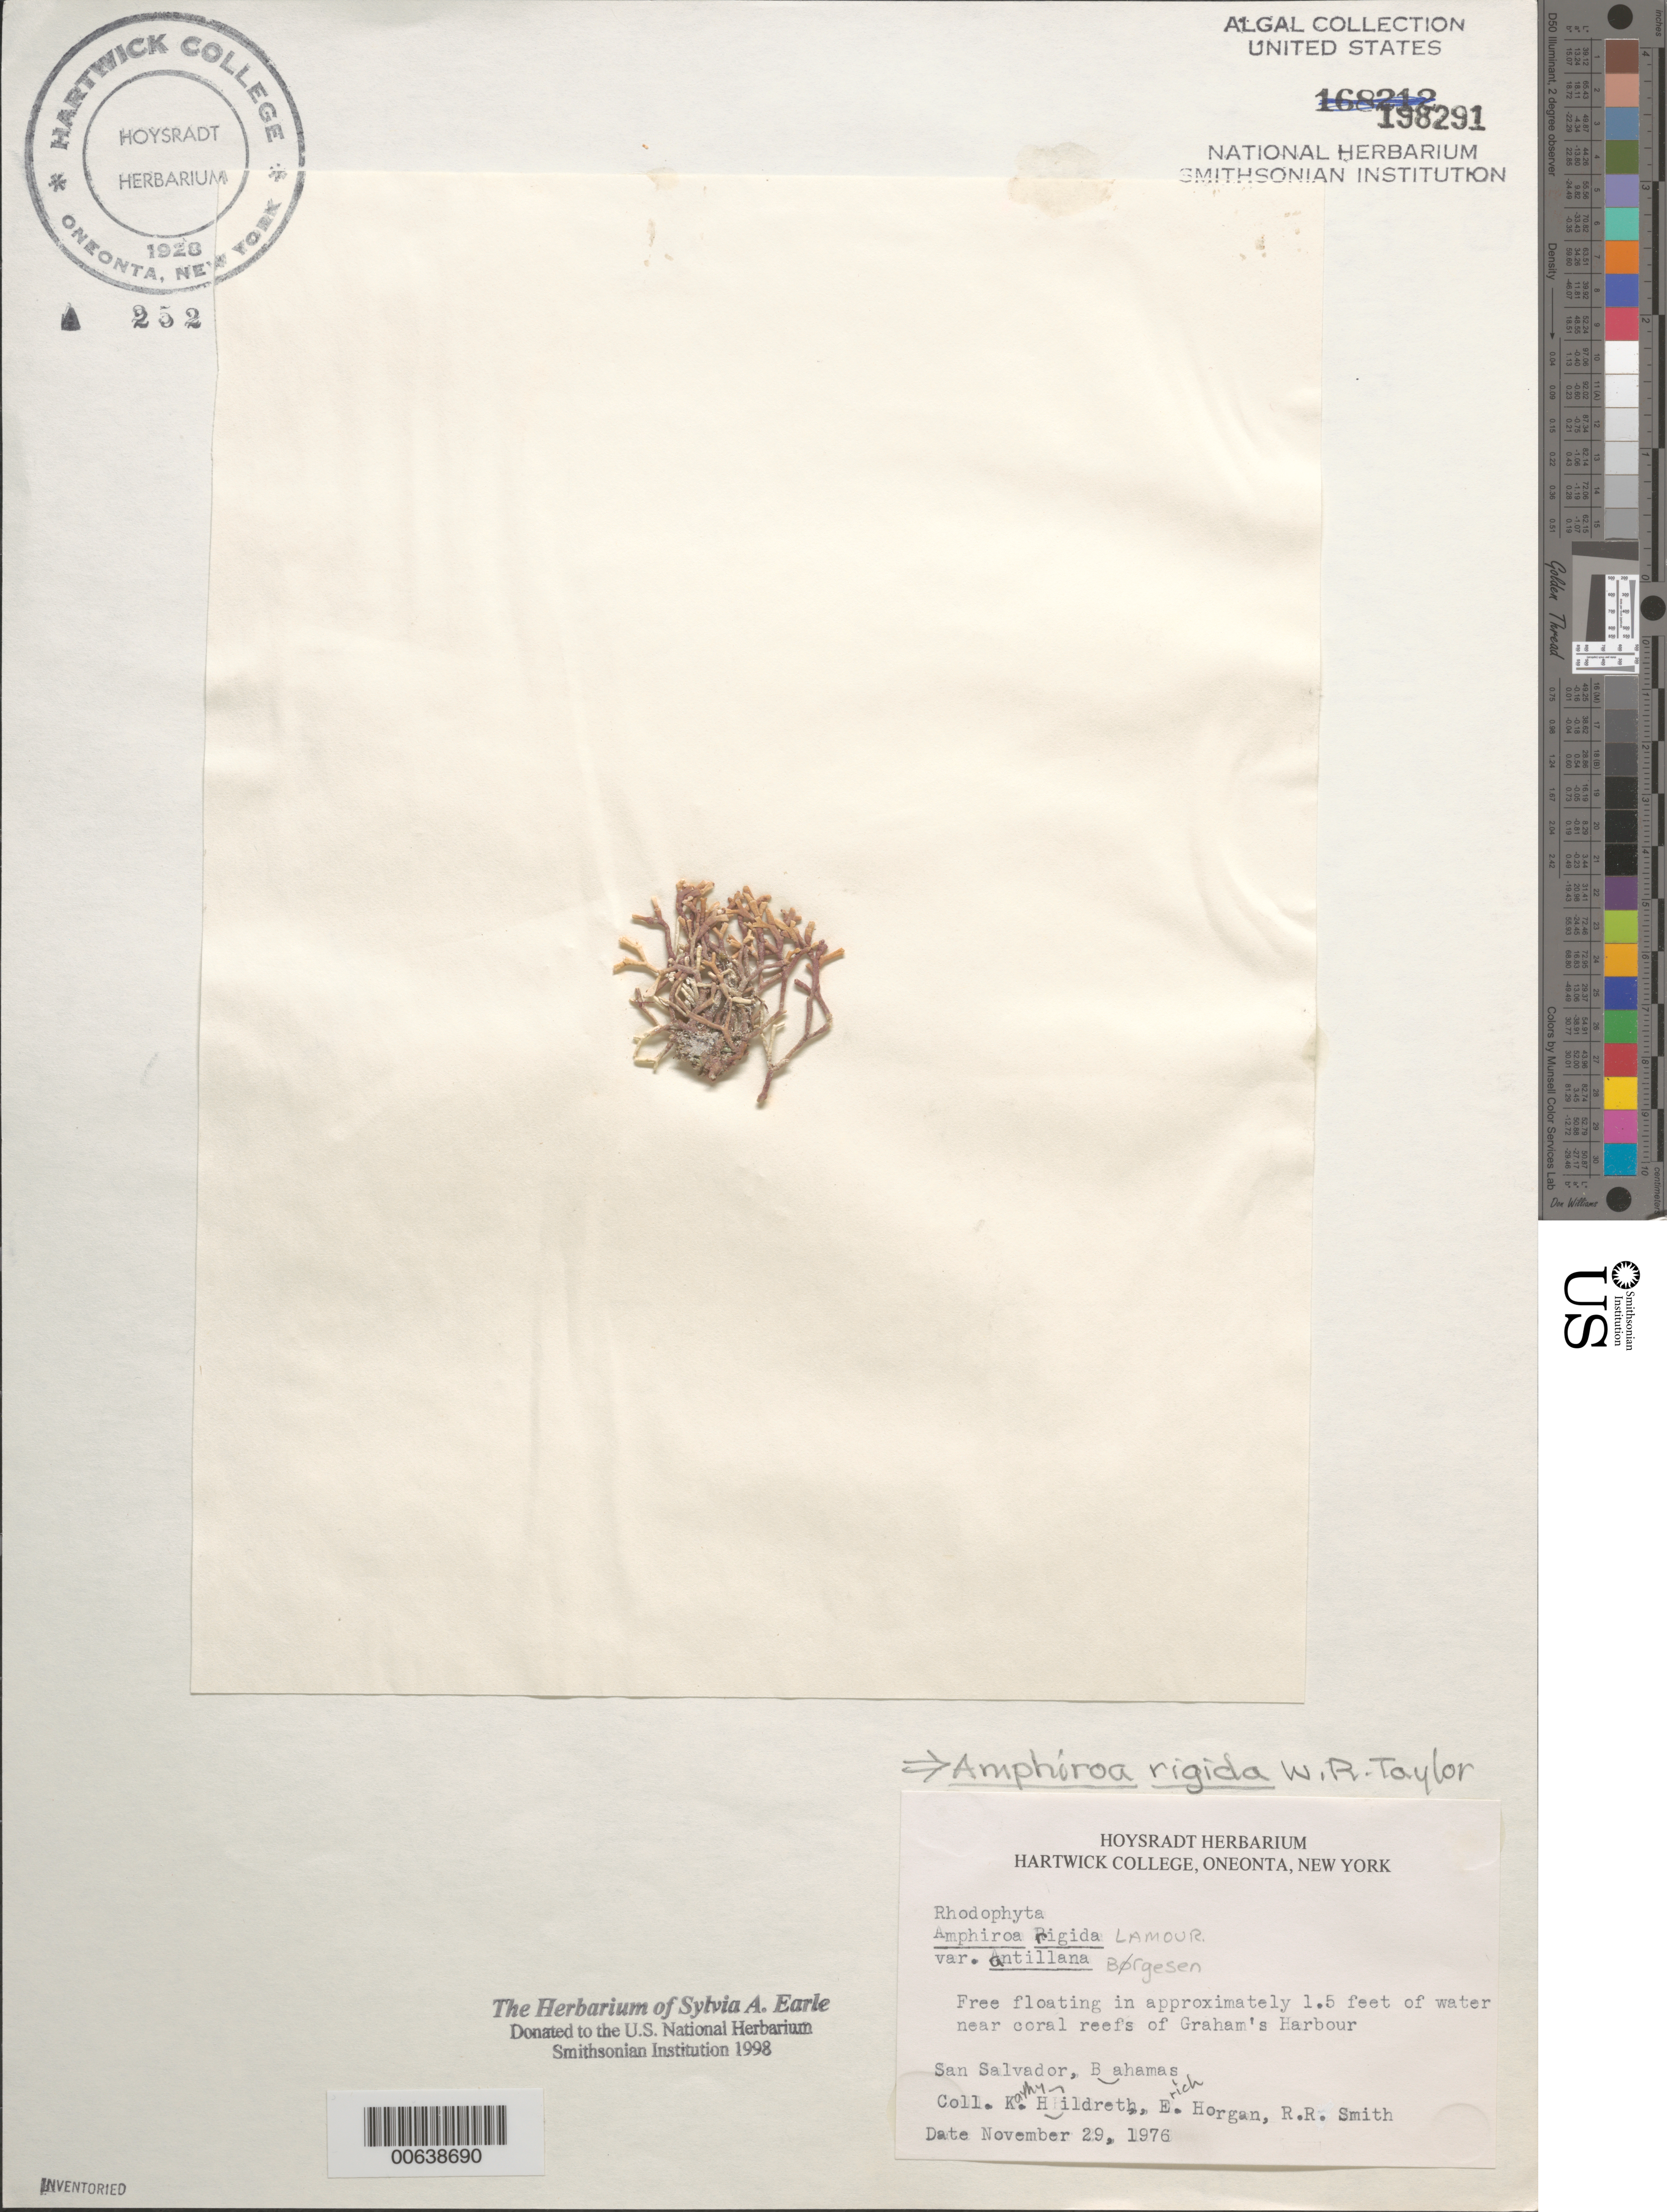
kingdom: Plantae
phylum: Rhodophyta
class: Florideophyceae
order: Corallinales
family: Lithophyllaceae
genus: Amphiroa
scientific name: Amphiroa rigida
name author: W.R. Taylor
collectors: K. Hildreth, E. Horgan & R. R. Smith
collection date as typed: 29 Nov 1976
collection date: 1976-11-29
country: Bahamas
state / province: San Salvador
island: San Salvador Island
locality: Graham's Harbour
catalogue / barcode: US 198291